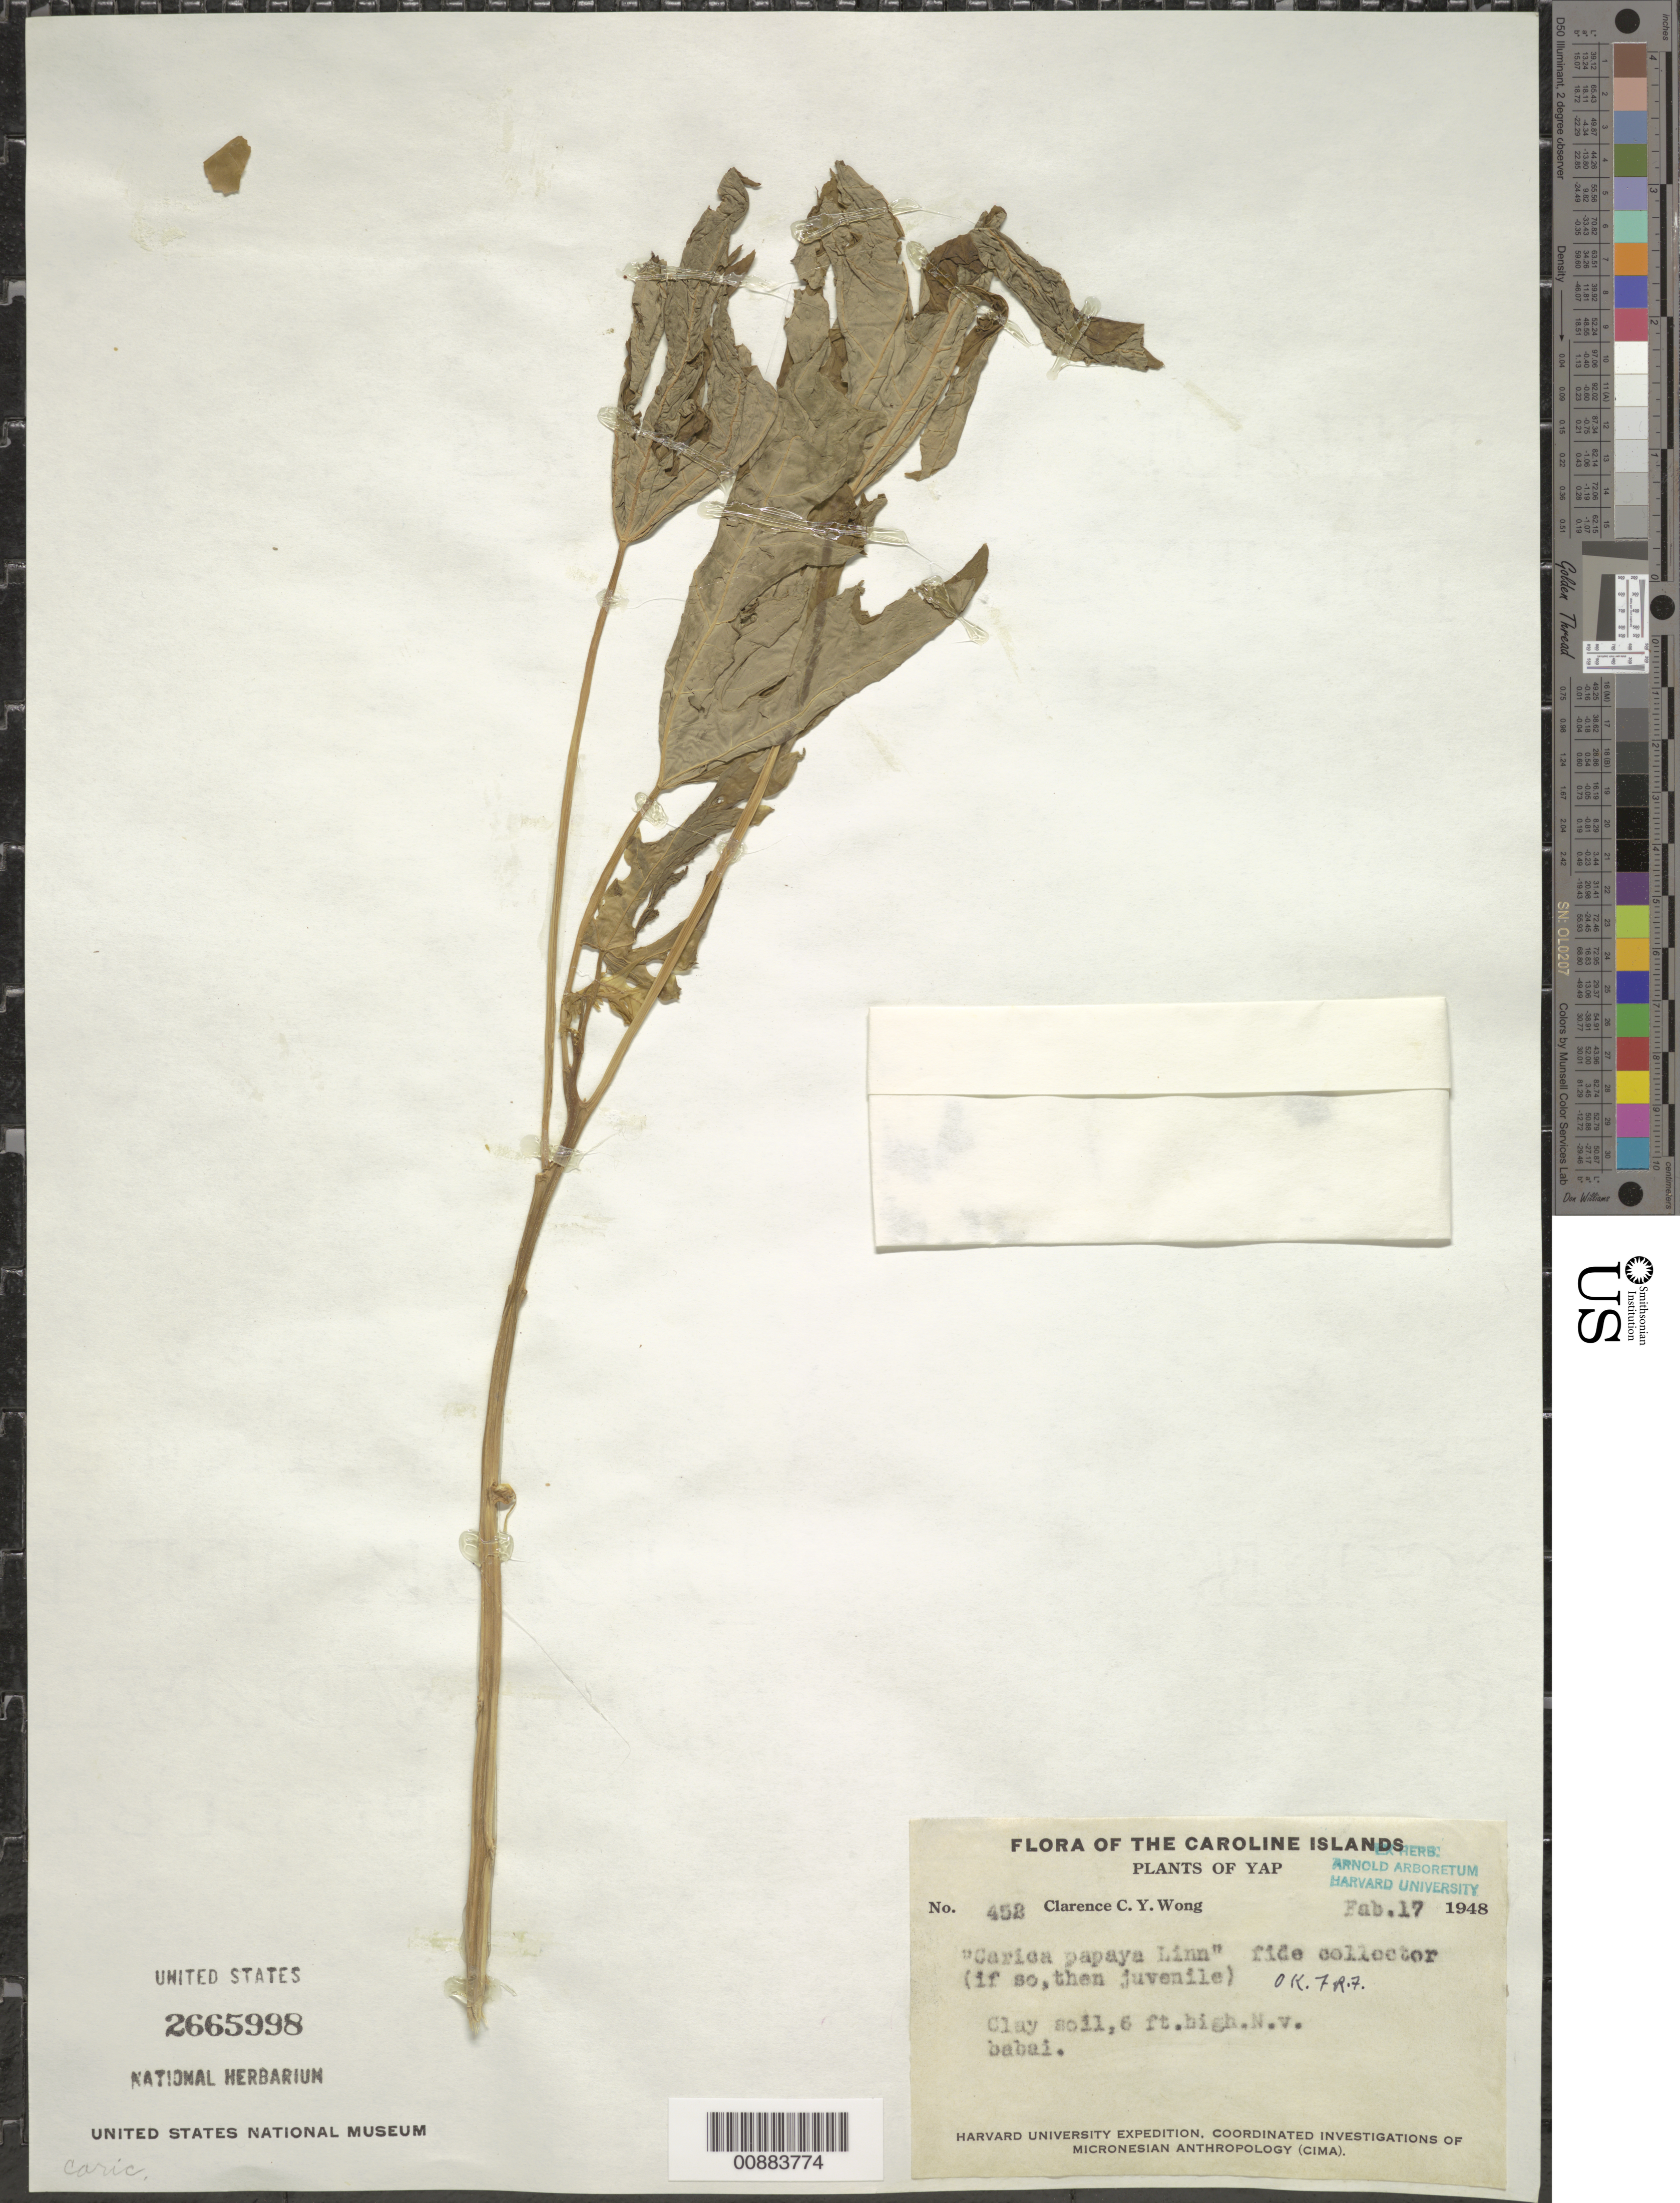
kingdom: Plantae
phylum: Tracheophyta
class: Magnoliopsida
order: Brassicales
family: Caricaceae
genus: Carica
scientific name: Carica papaya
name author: L.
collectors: C. Wong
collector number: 458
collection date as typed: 17 Feb 1948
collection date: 1948-02-17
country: Micronesia, Federated States of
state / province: Yap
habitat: Clay soil.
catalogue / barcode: US 2665998